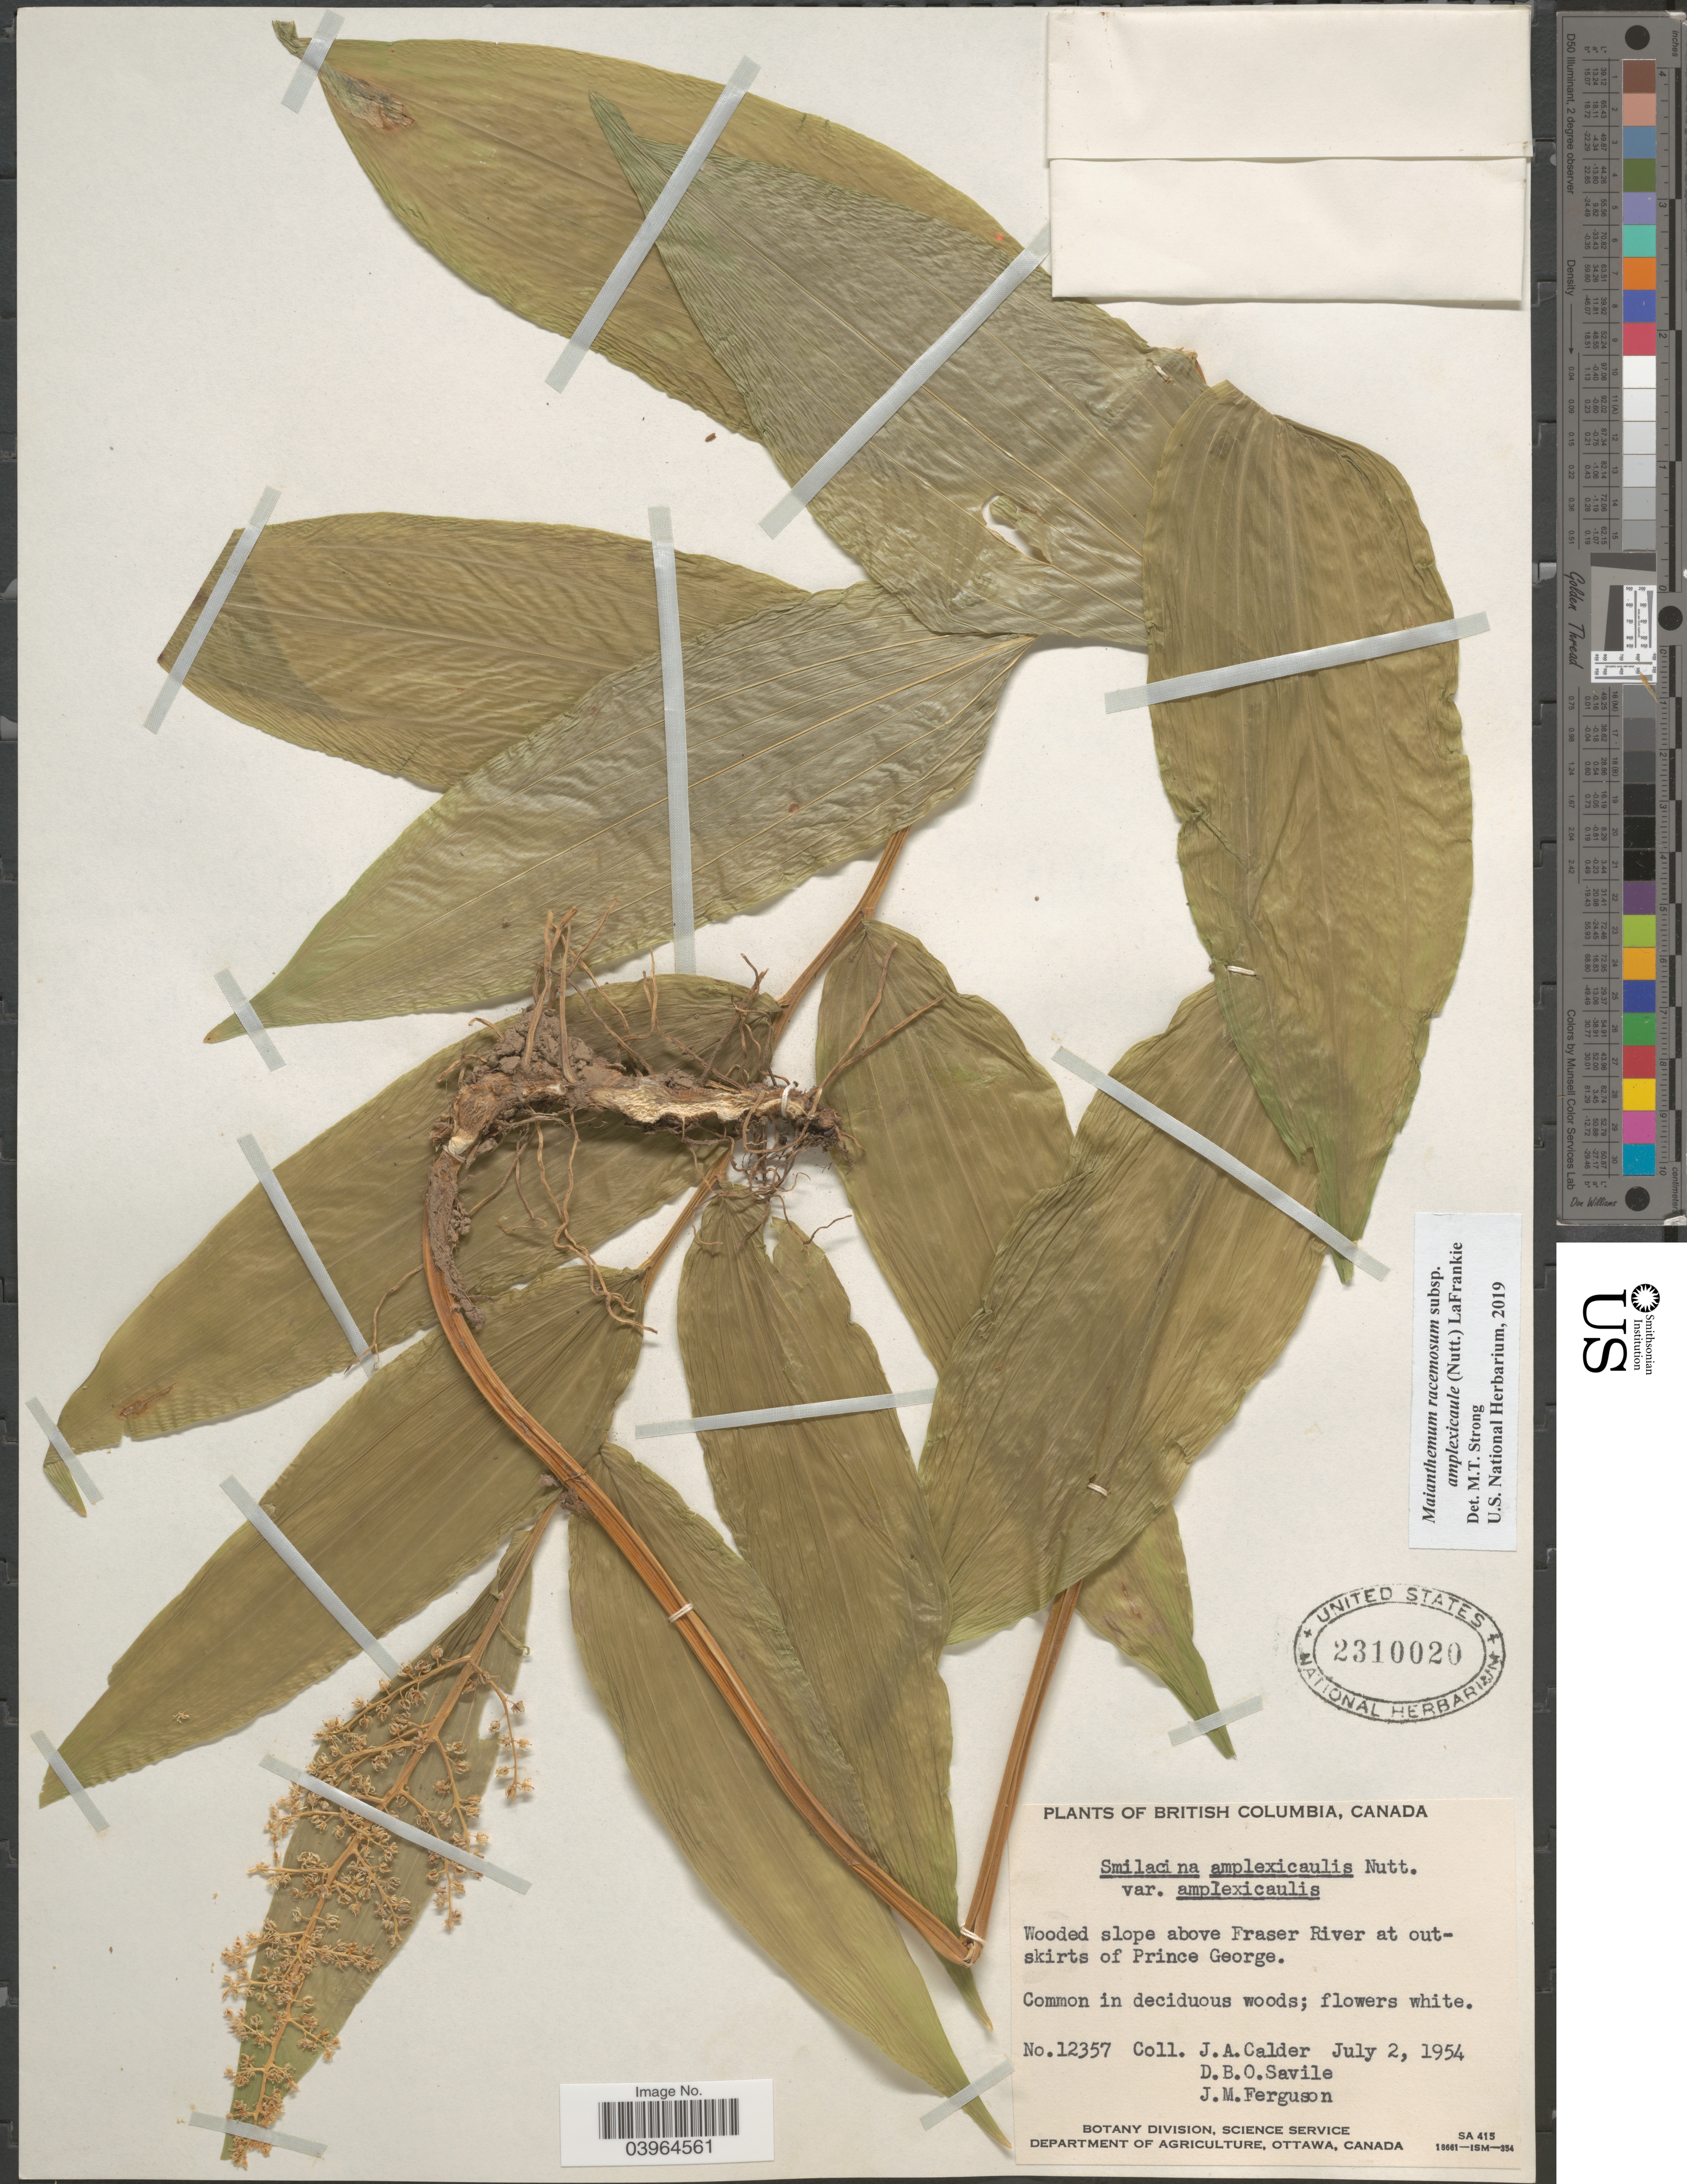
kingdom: Plantae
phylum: Tracheophyta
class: Liliopsida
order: Asparagales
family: Asparagaceae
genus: Maianthemum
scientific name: Maianthemum racemosum subsp. amplexicaule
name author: (Nutt.) LaFrankie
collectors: J. A. Calder, D. Savile & J. M. Ferguson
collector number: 12357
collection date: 1954-07-02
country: Canada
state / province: British Columbia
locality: Wooded slope above Fraser River at outskirts of Prince George.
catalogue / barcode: US 2310020